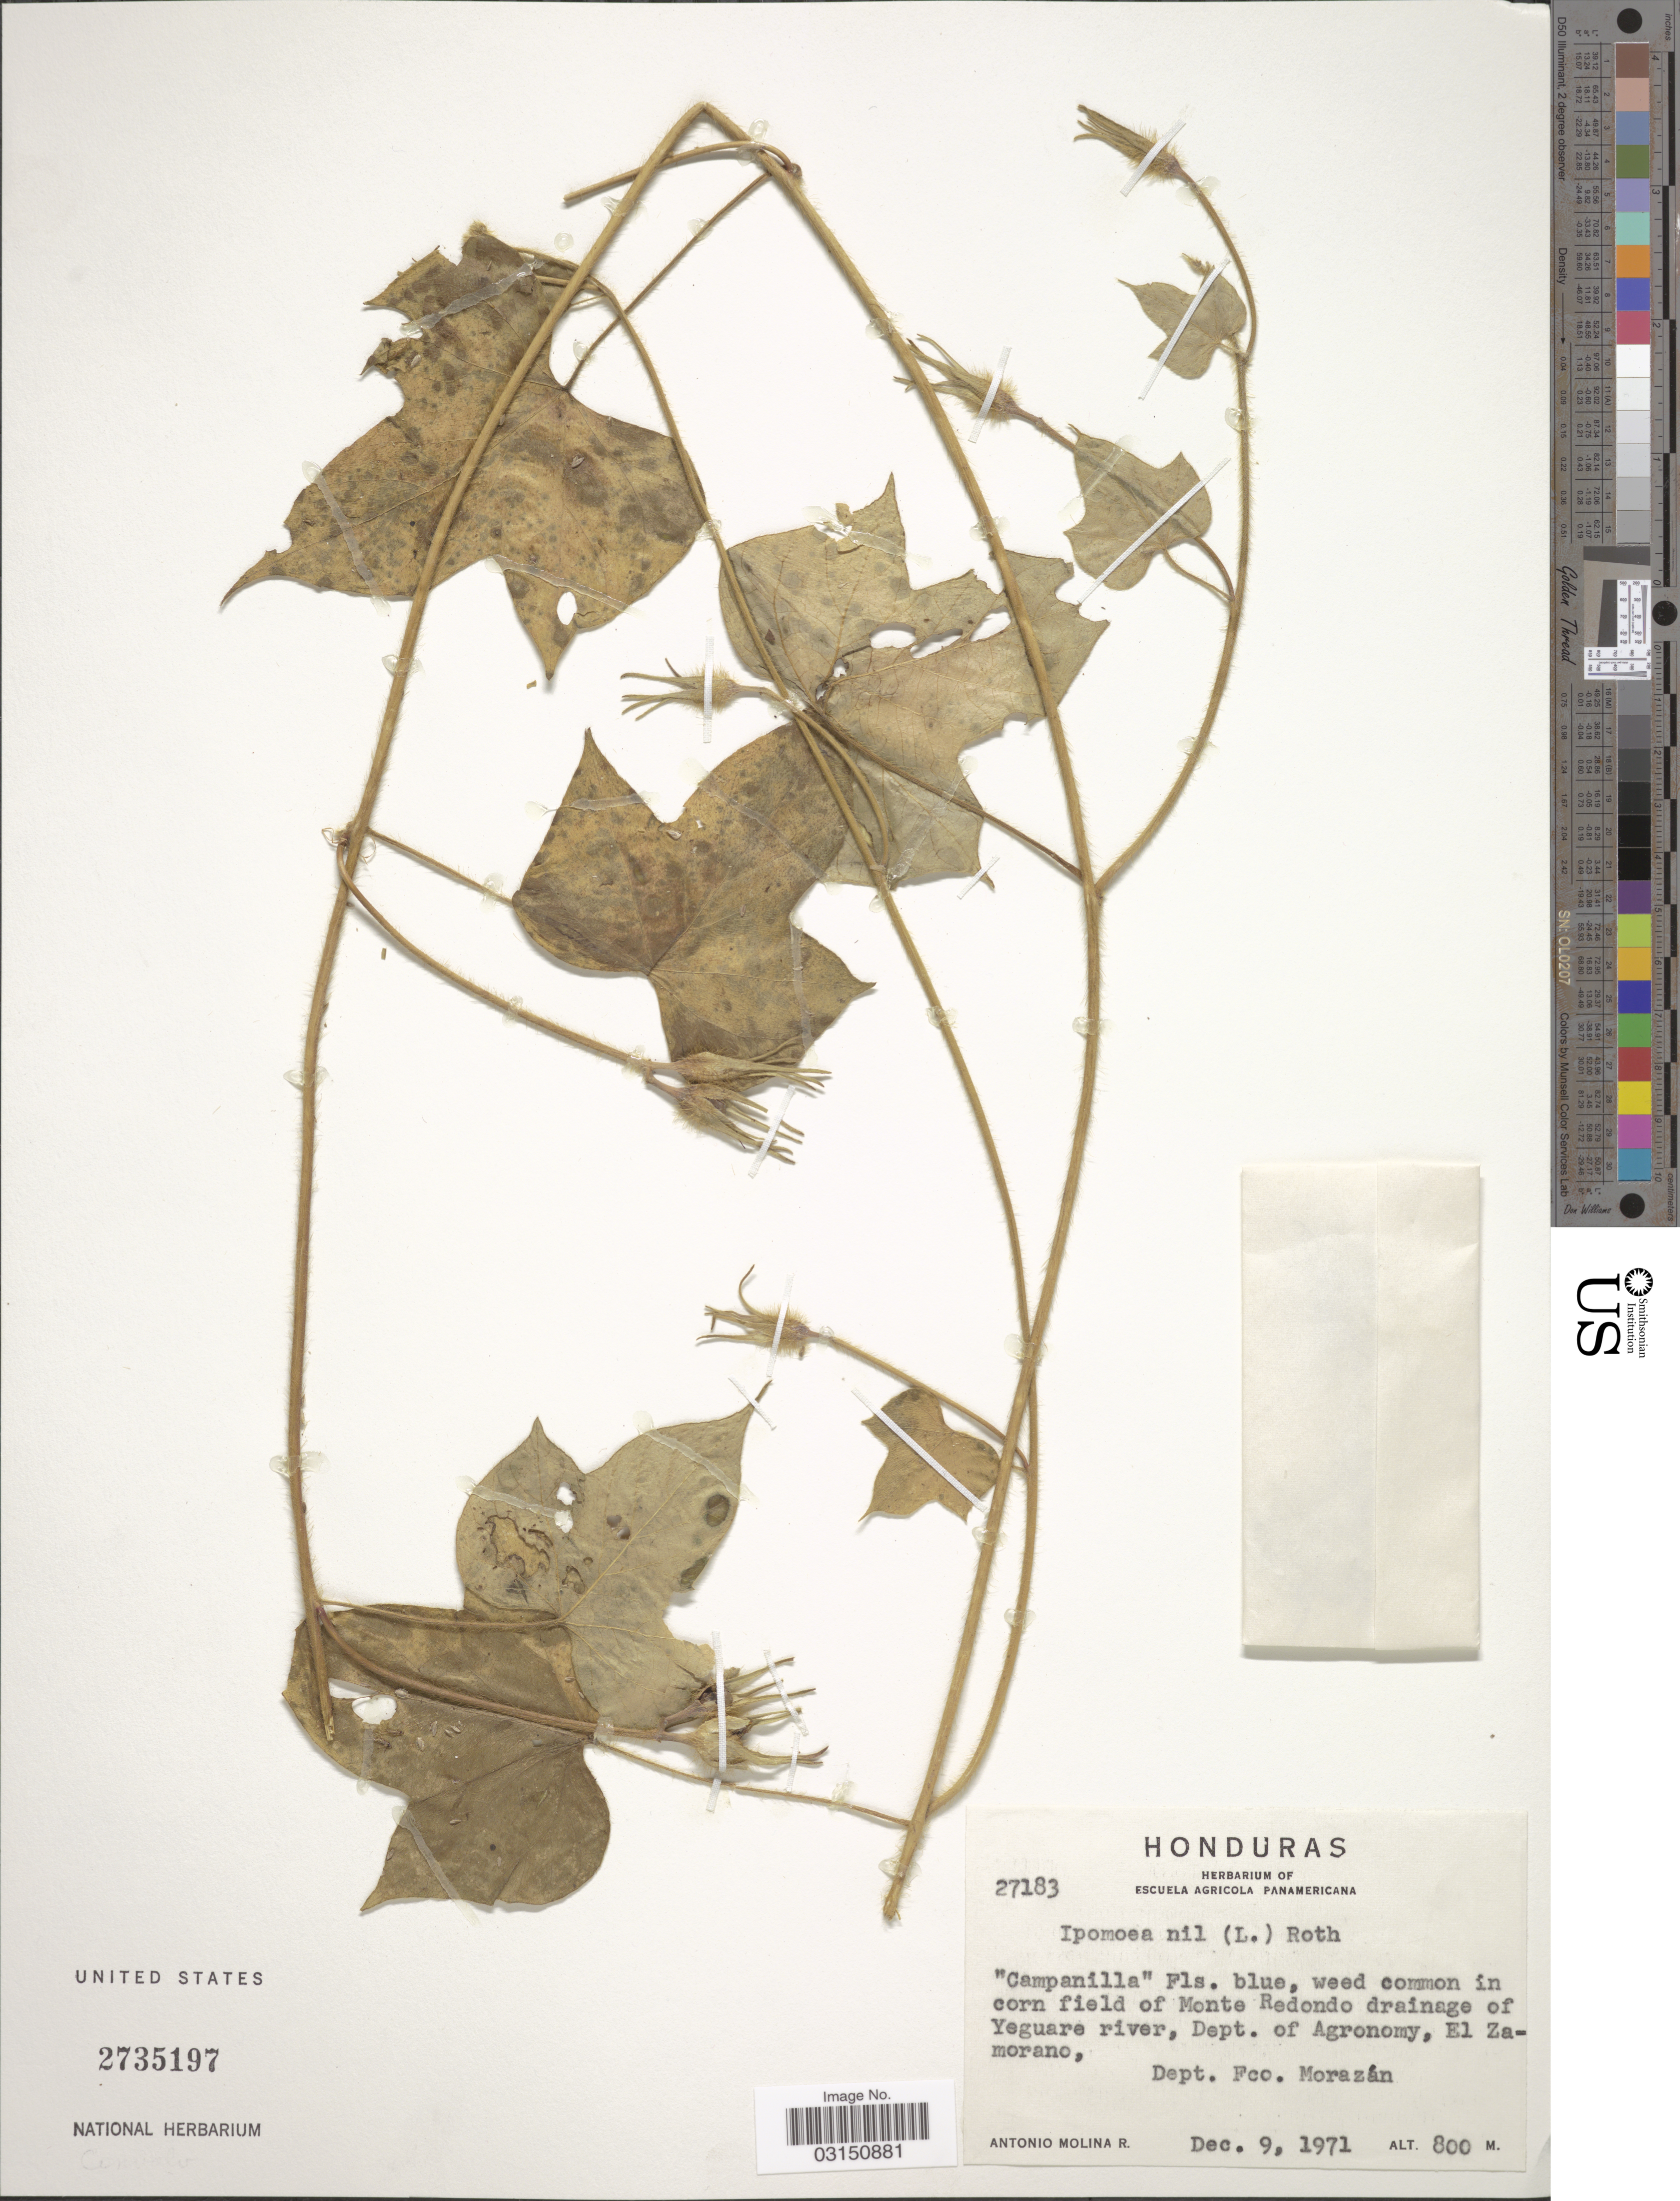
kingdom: Plantae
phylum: Tracheophyta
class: Magnoliopsida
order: Solanales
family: Convolvulaceae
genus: Ipomoea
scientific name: Ipomoea nil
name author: (L.) Roth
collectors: A. Molina R.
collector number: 27183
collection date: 1971-12-09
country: Honduras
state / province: Fco. Morazán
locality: Corn field of Monte Redondo drainage of Yeguare river, Dept. of Agronomy, El Zamorano, Dept. Fco. Morazán.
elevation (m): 800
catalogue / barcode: US 2735197